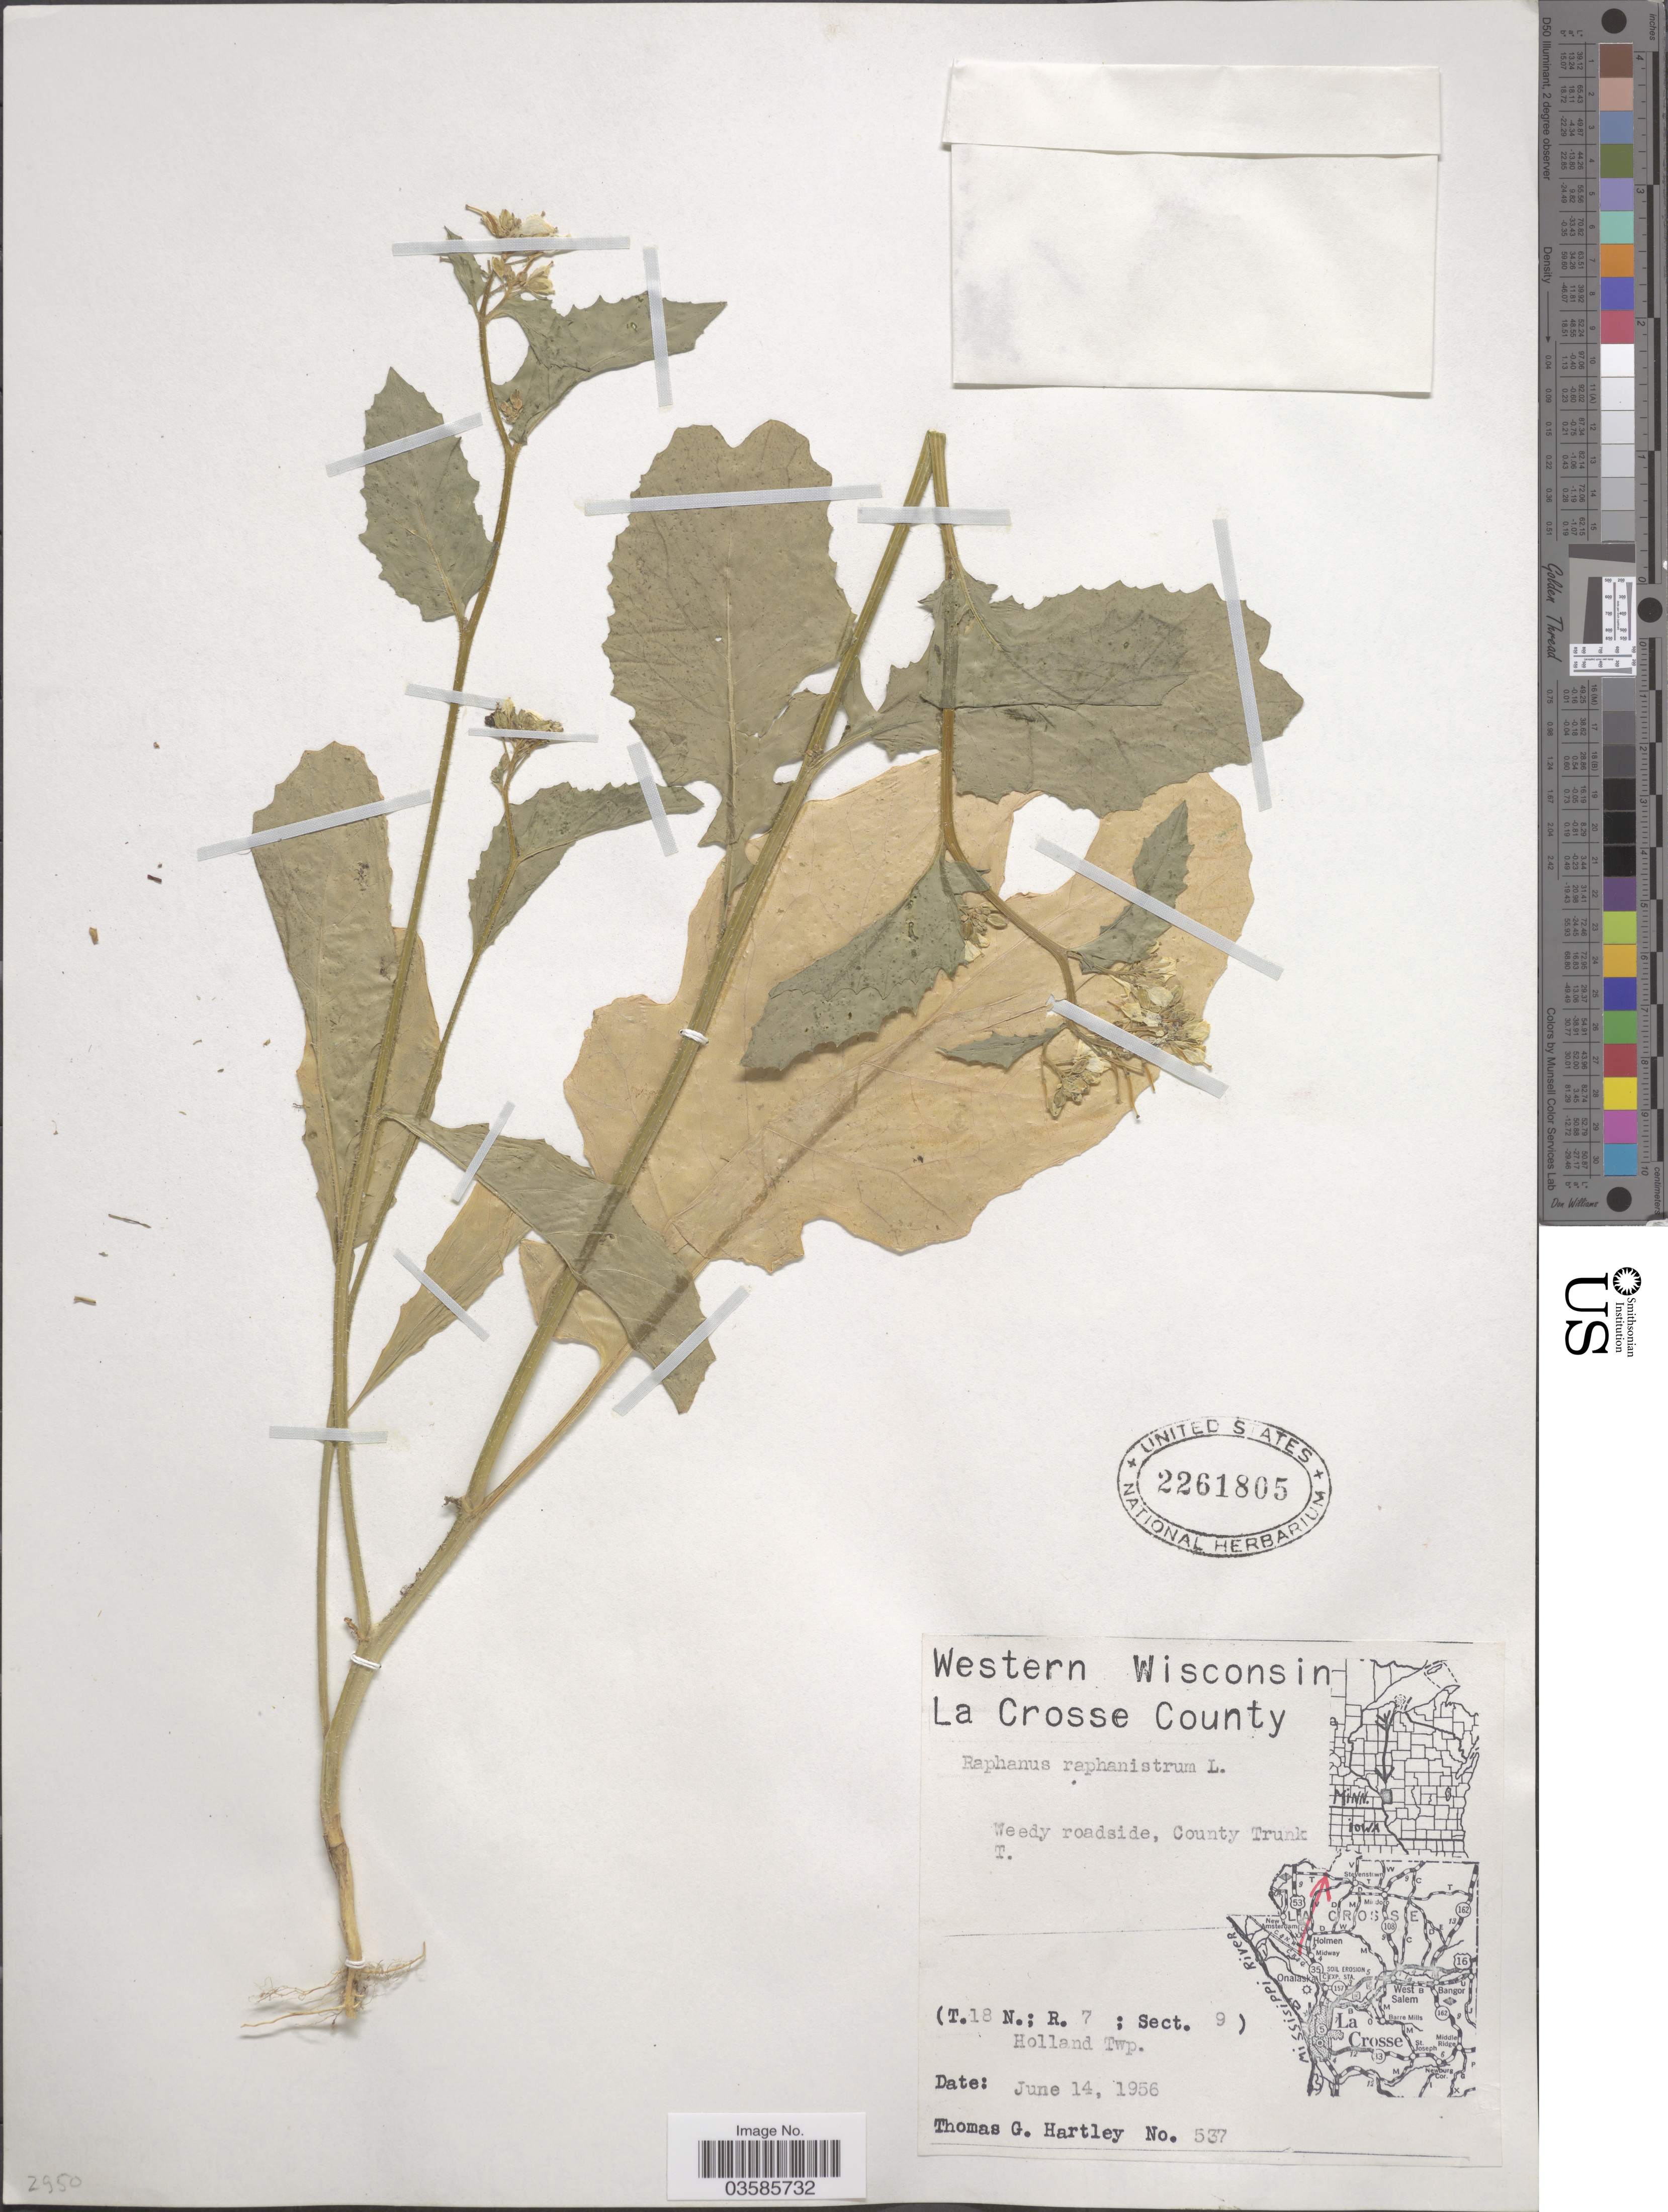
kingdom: Plantae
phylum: Tracheophyta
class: Magnoliopsida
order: Brassicales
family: Brassicaceae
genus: Raphanus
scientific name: Raphanus raphanistrum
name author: L.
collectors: T. G. Hartley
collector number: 537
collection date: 1956-06-14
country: United States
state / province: Wisconsin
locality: Western Wisconsin, La Crosse County; County Trunk T.; (T. 18 N.; R. 7 ; Sect. 9). Holland Twp.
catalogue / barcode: US 2261805